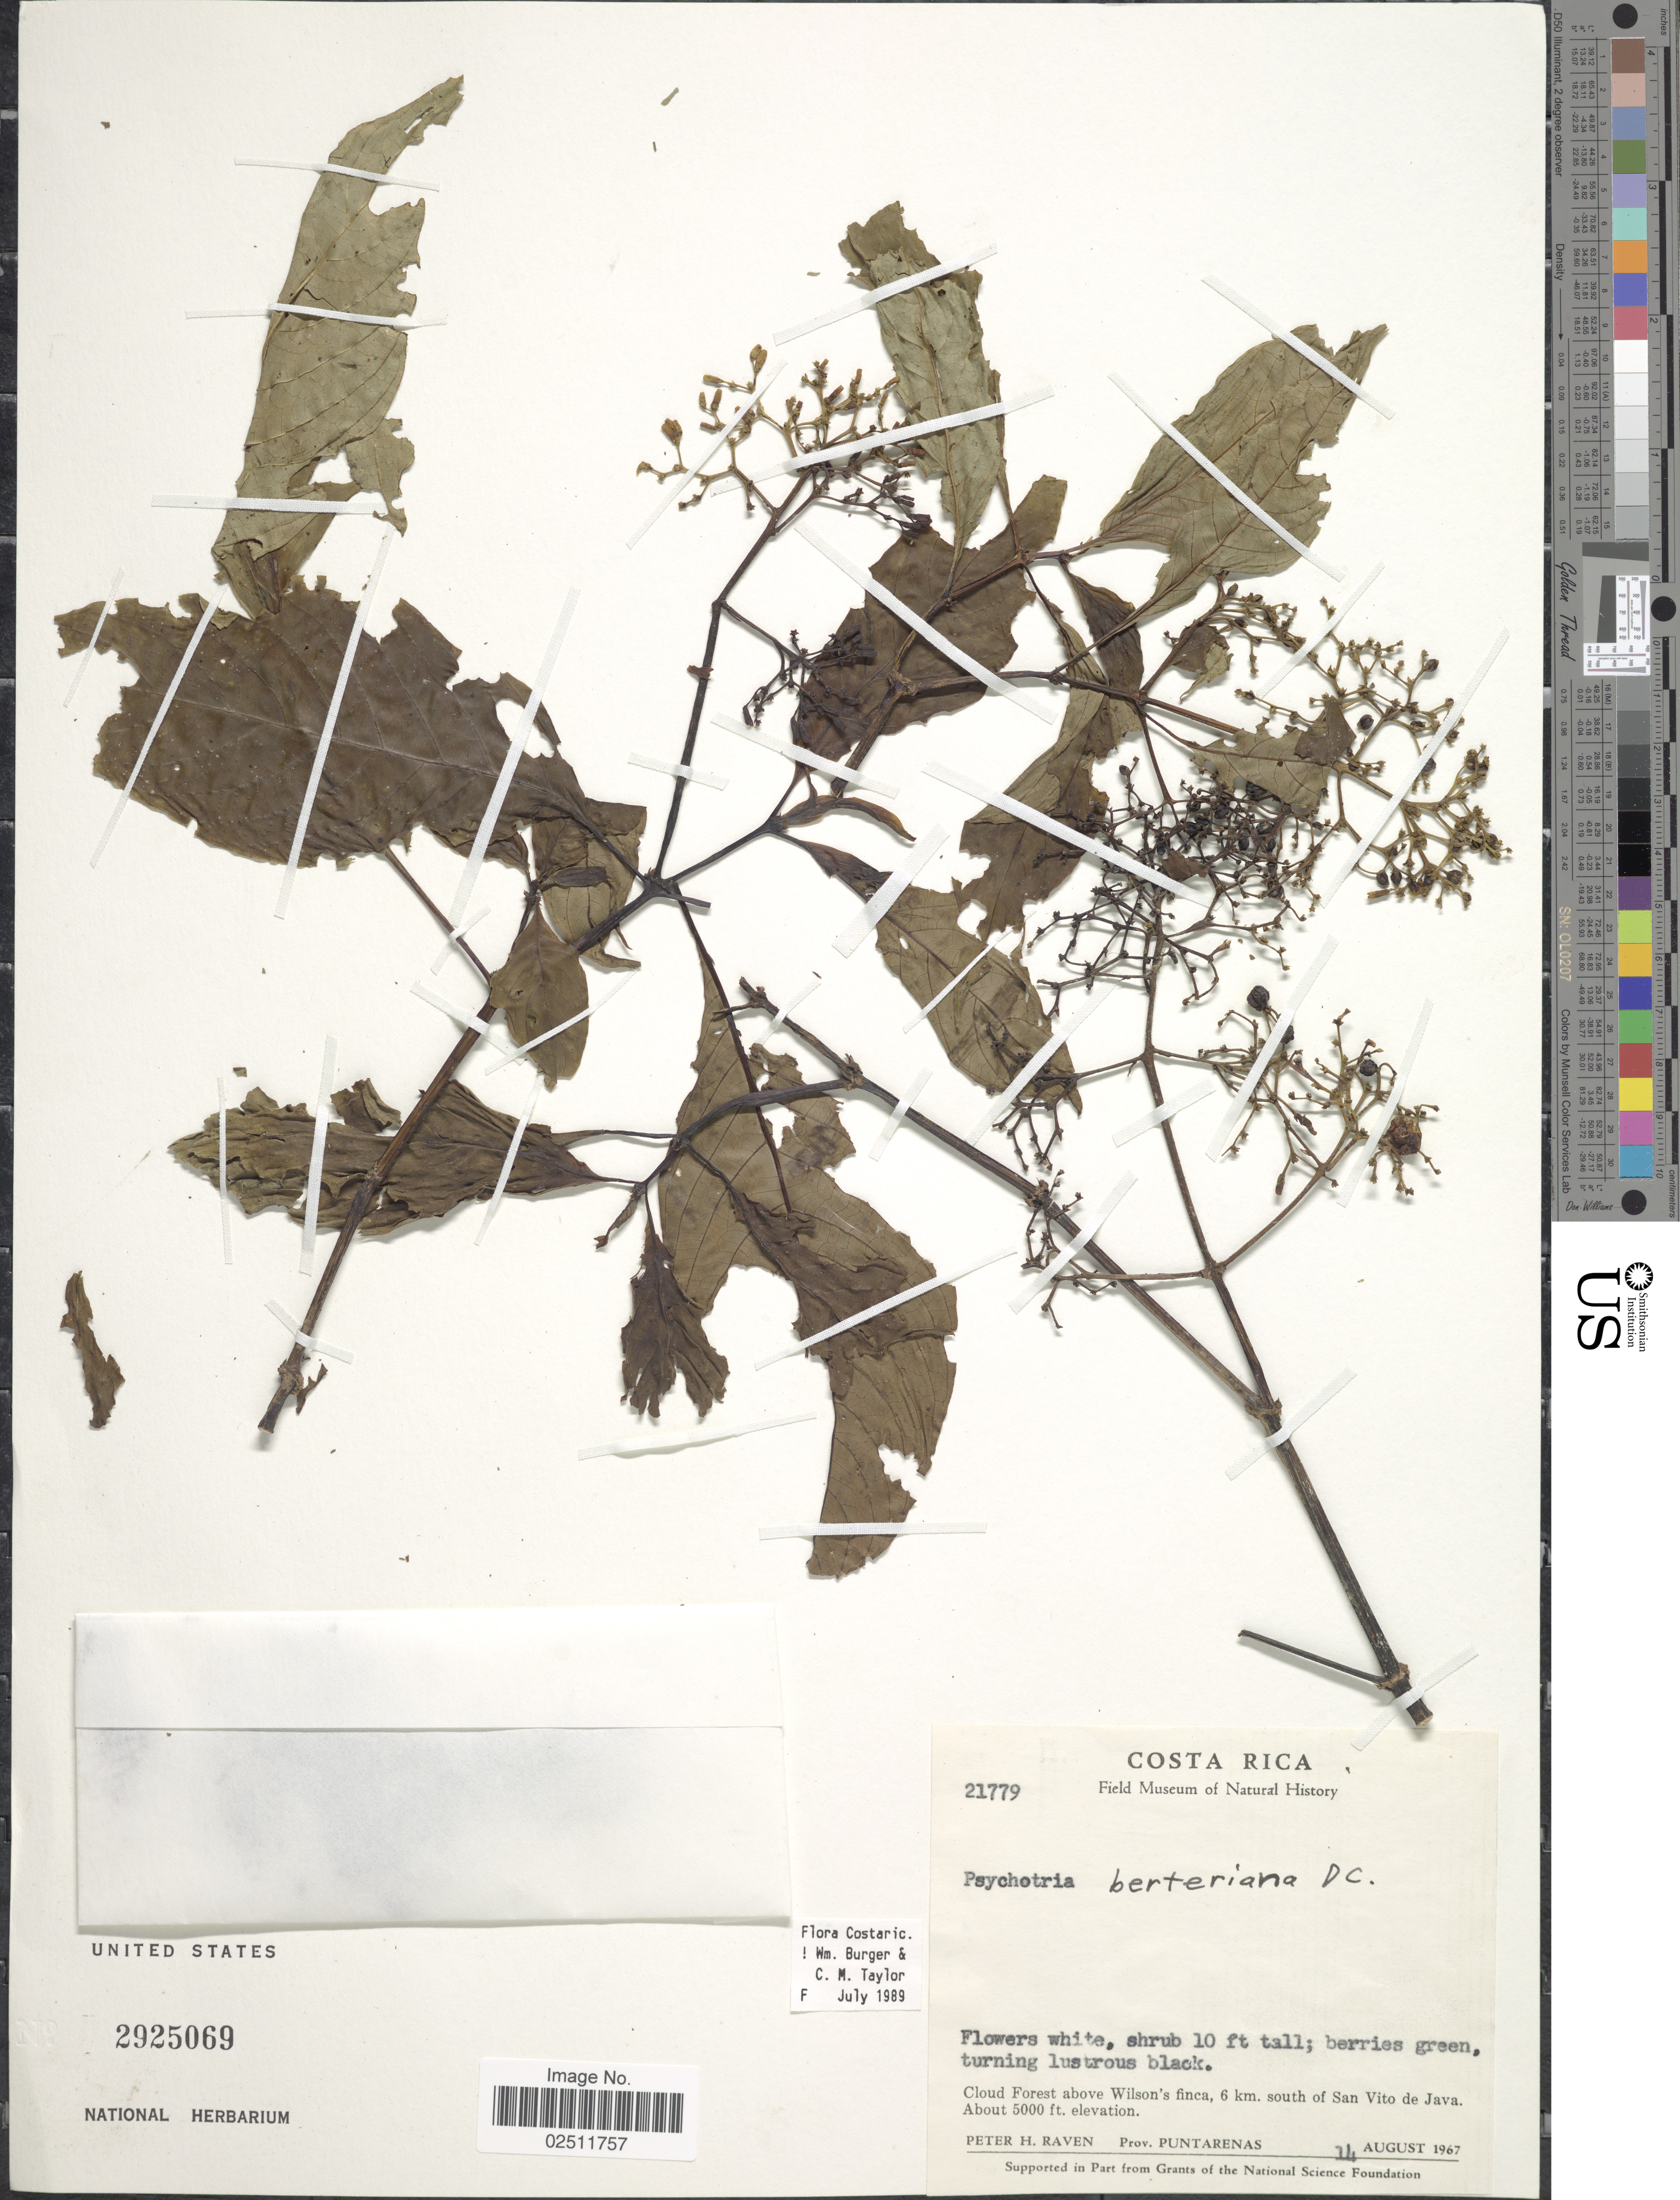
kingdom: Plantae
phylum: Tracheophyta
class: Magnoliopsida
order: Gentianales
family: Rubiaceae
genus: Psychotria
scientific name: Psychotria berteroana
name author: DC.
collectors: P. Raven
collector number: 21779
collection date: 1967-08-14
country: Costa Rica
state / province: Puntarenas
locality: Cloud forest above Wilson's finca, 6 km. south of San Vito de Java.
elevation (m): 1524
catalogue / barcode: US 2925069